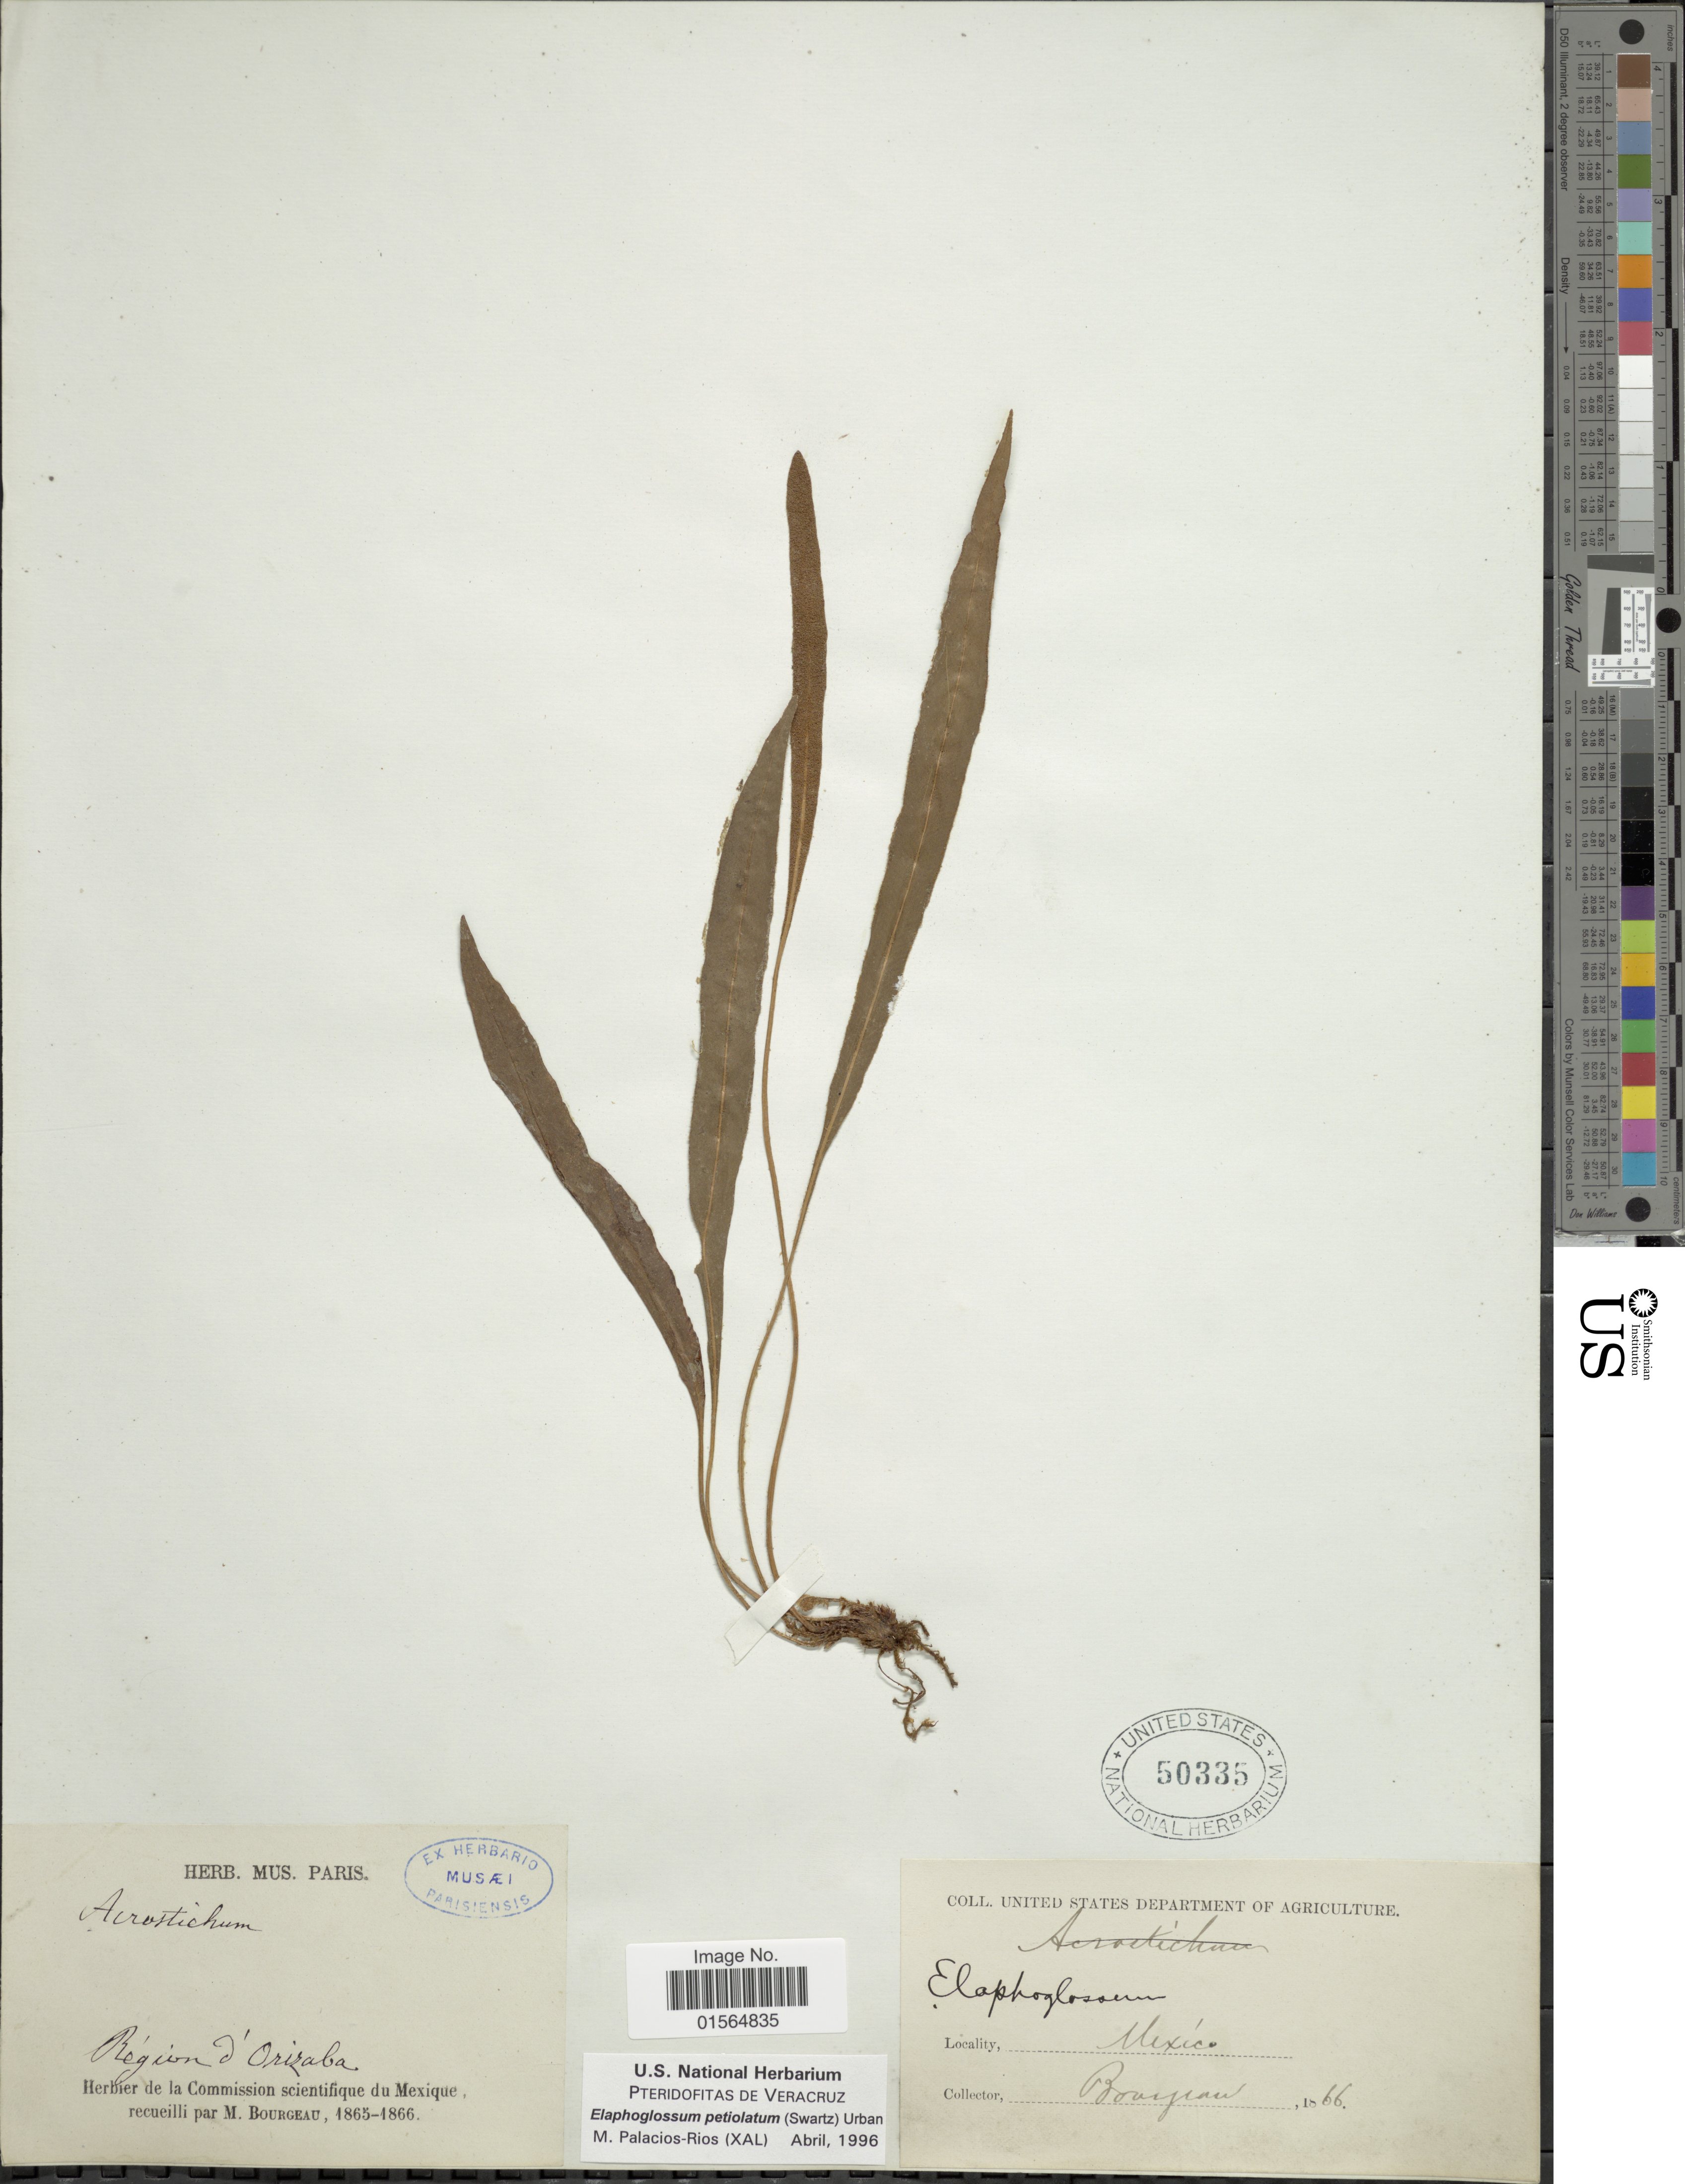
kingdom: Plantae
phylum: Tracheophyta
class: Polypodiopsida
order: Polypodiales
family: Dryopteridaceae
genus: Elaphoglossum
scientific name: Elaphoglossum petiolatum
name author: (Sw.) Urb.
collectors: M. Bourgeau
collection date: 1866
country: Mexico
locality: Région d'Orizaba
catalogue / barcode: US 50335